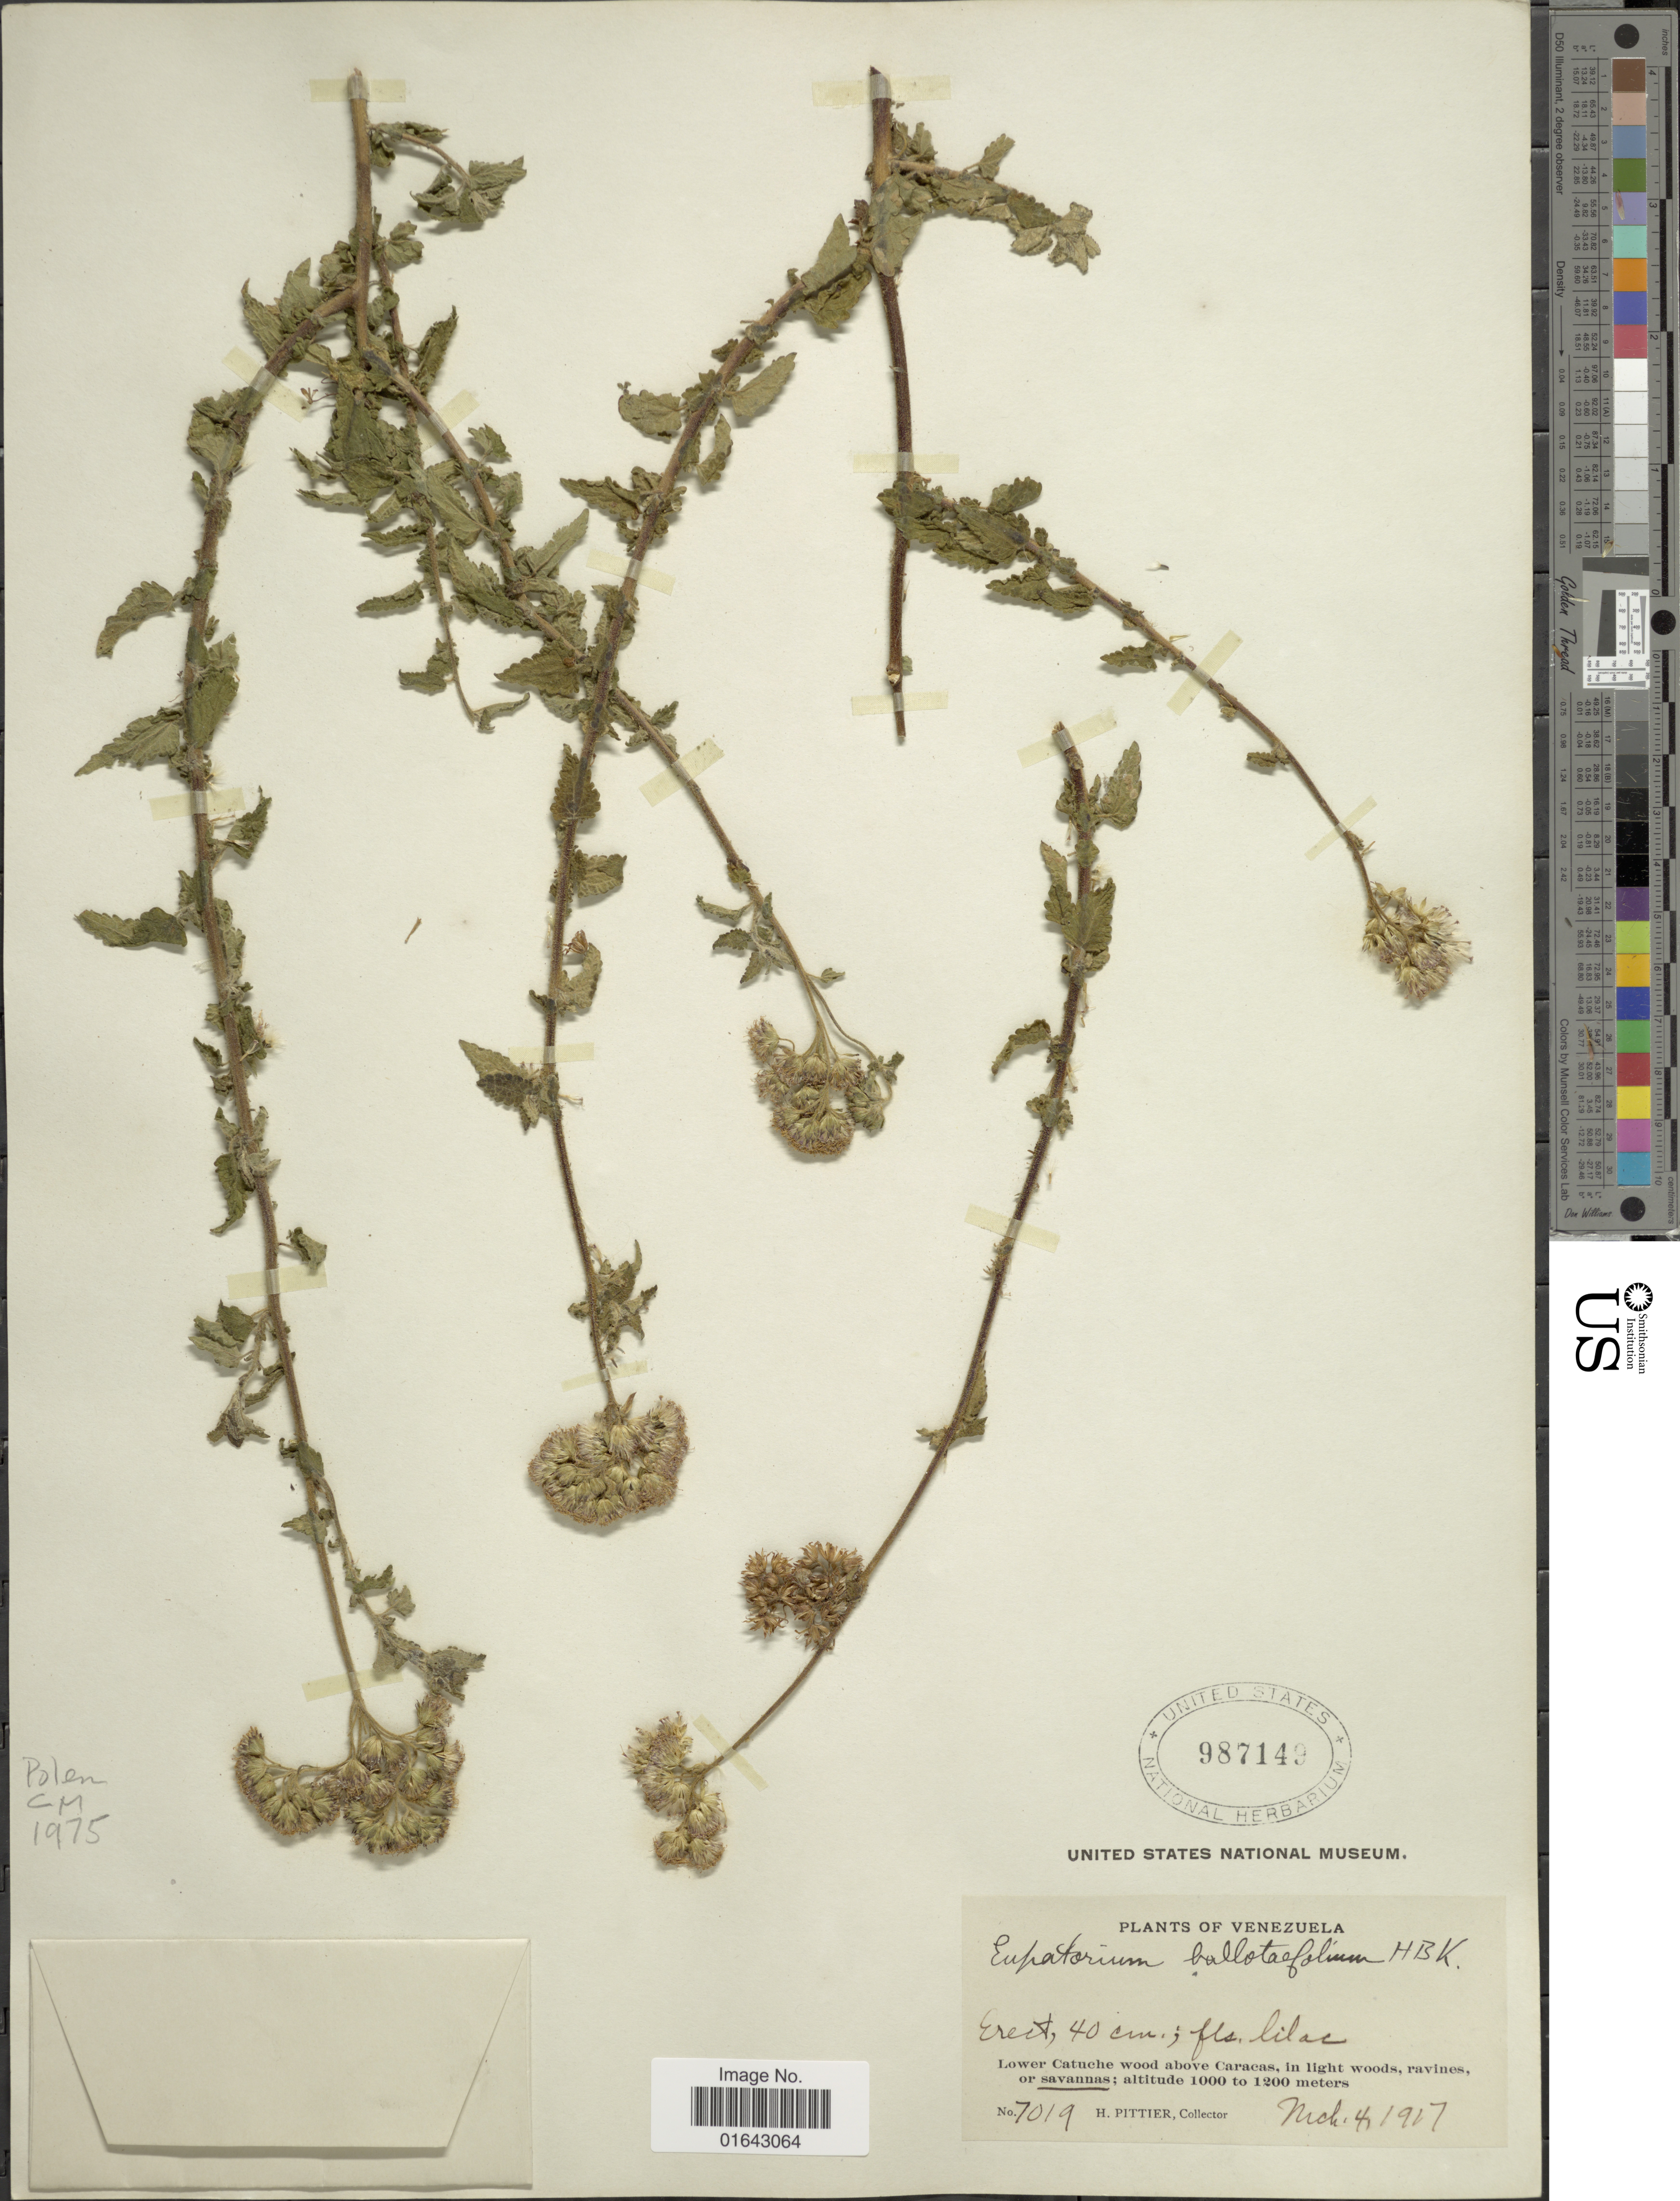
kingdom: Plantae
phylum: Tracheophyta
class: Magnoliopsida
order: Asterales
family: Asteraceae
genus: Conocliniopsis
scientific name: Conocliniopsis prasiifolia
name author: (DC.) R.M. King & H. Rob.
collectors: H. F. Pittier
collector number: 7019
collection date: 1917-03-04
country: Venezuela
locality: Lower Catuche wood above Caracas, in light woods, ravines, or savannas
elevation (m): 1000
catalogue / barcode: US 987149